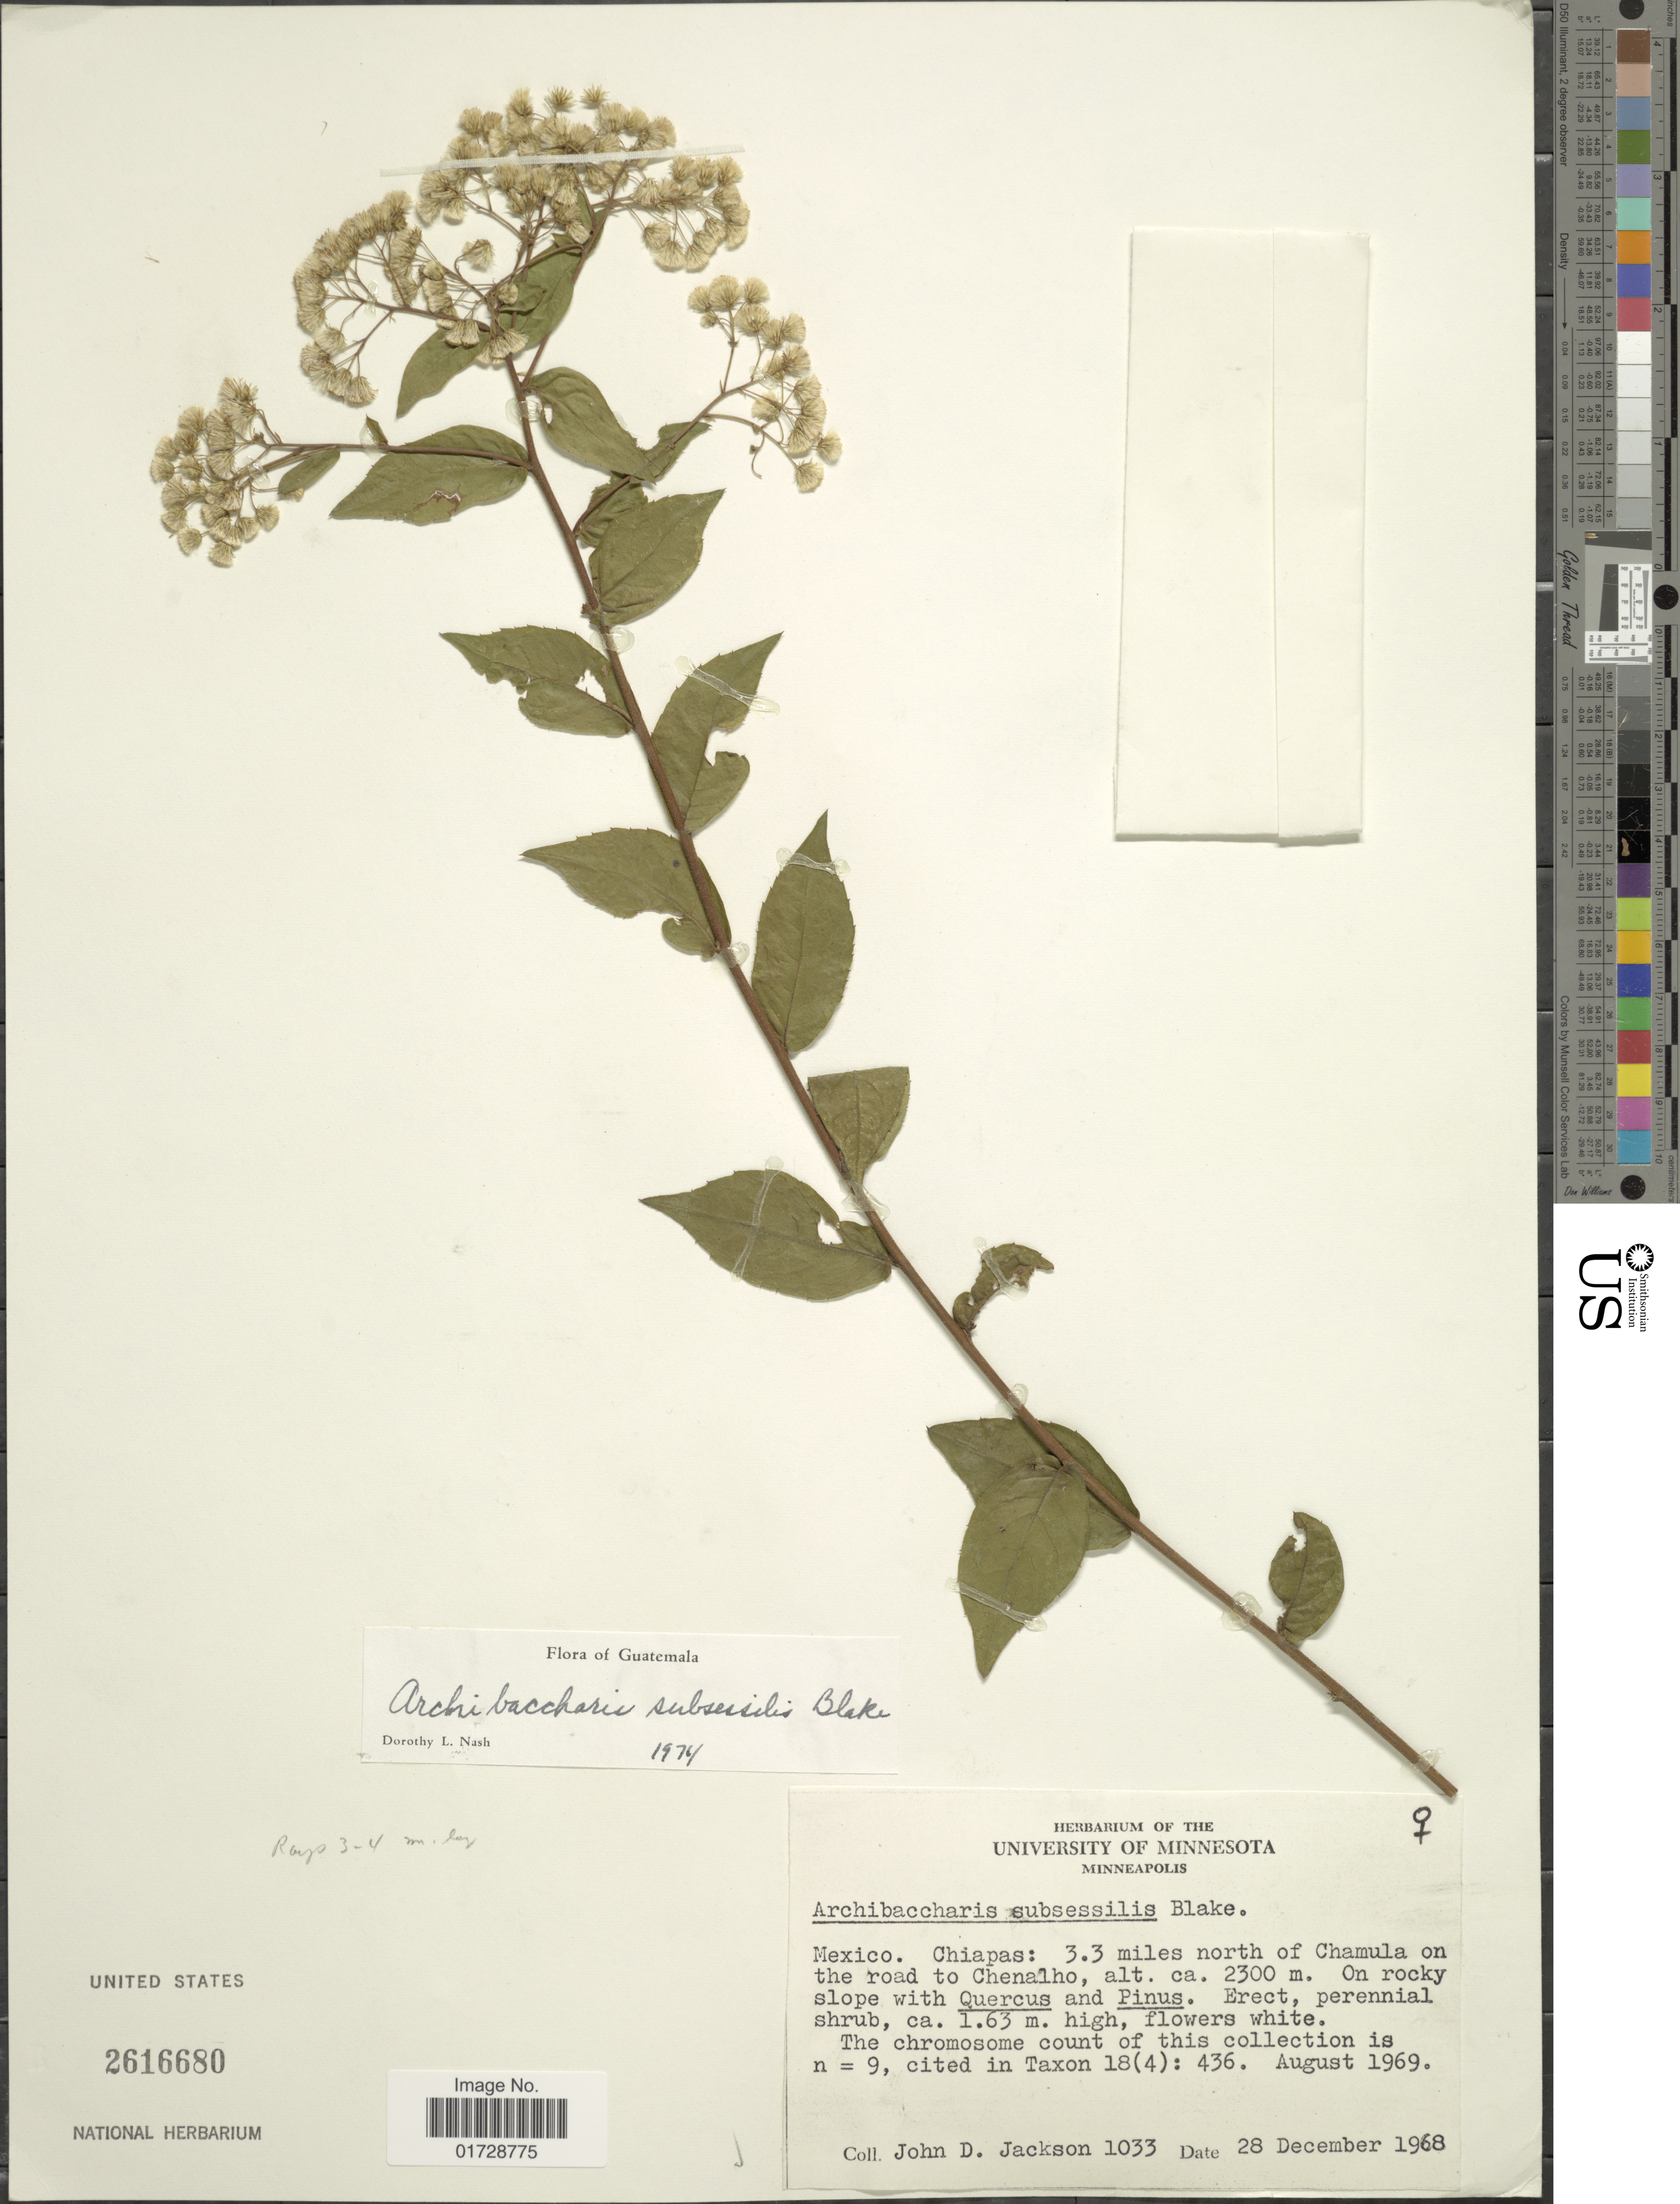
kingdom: Plantae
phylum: Tracheophyta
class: Magnoliopsida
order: Asterales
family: Asteraceae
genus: Archibaccharis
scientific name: Archibaccharis subsessilis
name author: S.F. Blake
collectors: J. Jackson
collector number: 1033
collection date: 1968-12-28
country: Mexico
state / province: Chiapas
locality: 3.3 miles north of Chamula on the road to Chenalho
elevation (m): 2300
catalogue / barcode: US 2616680